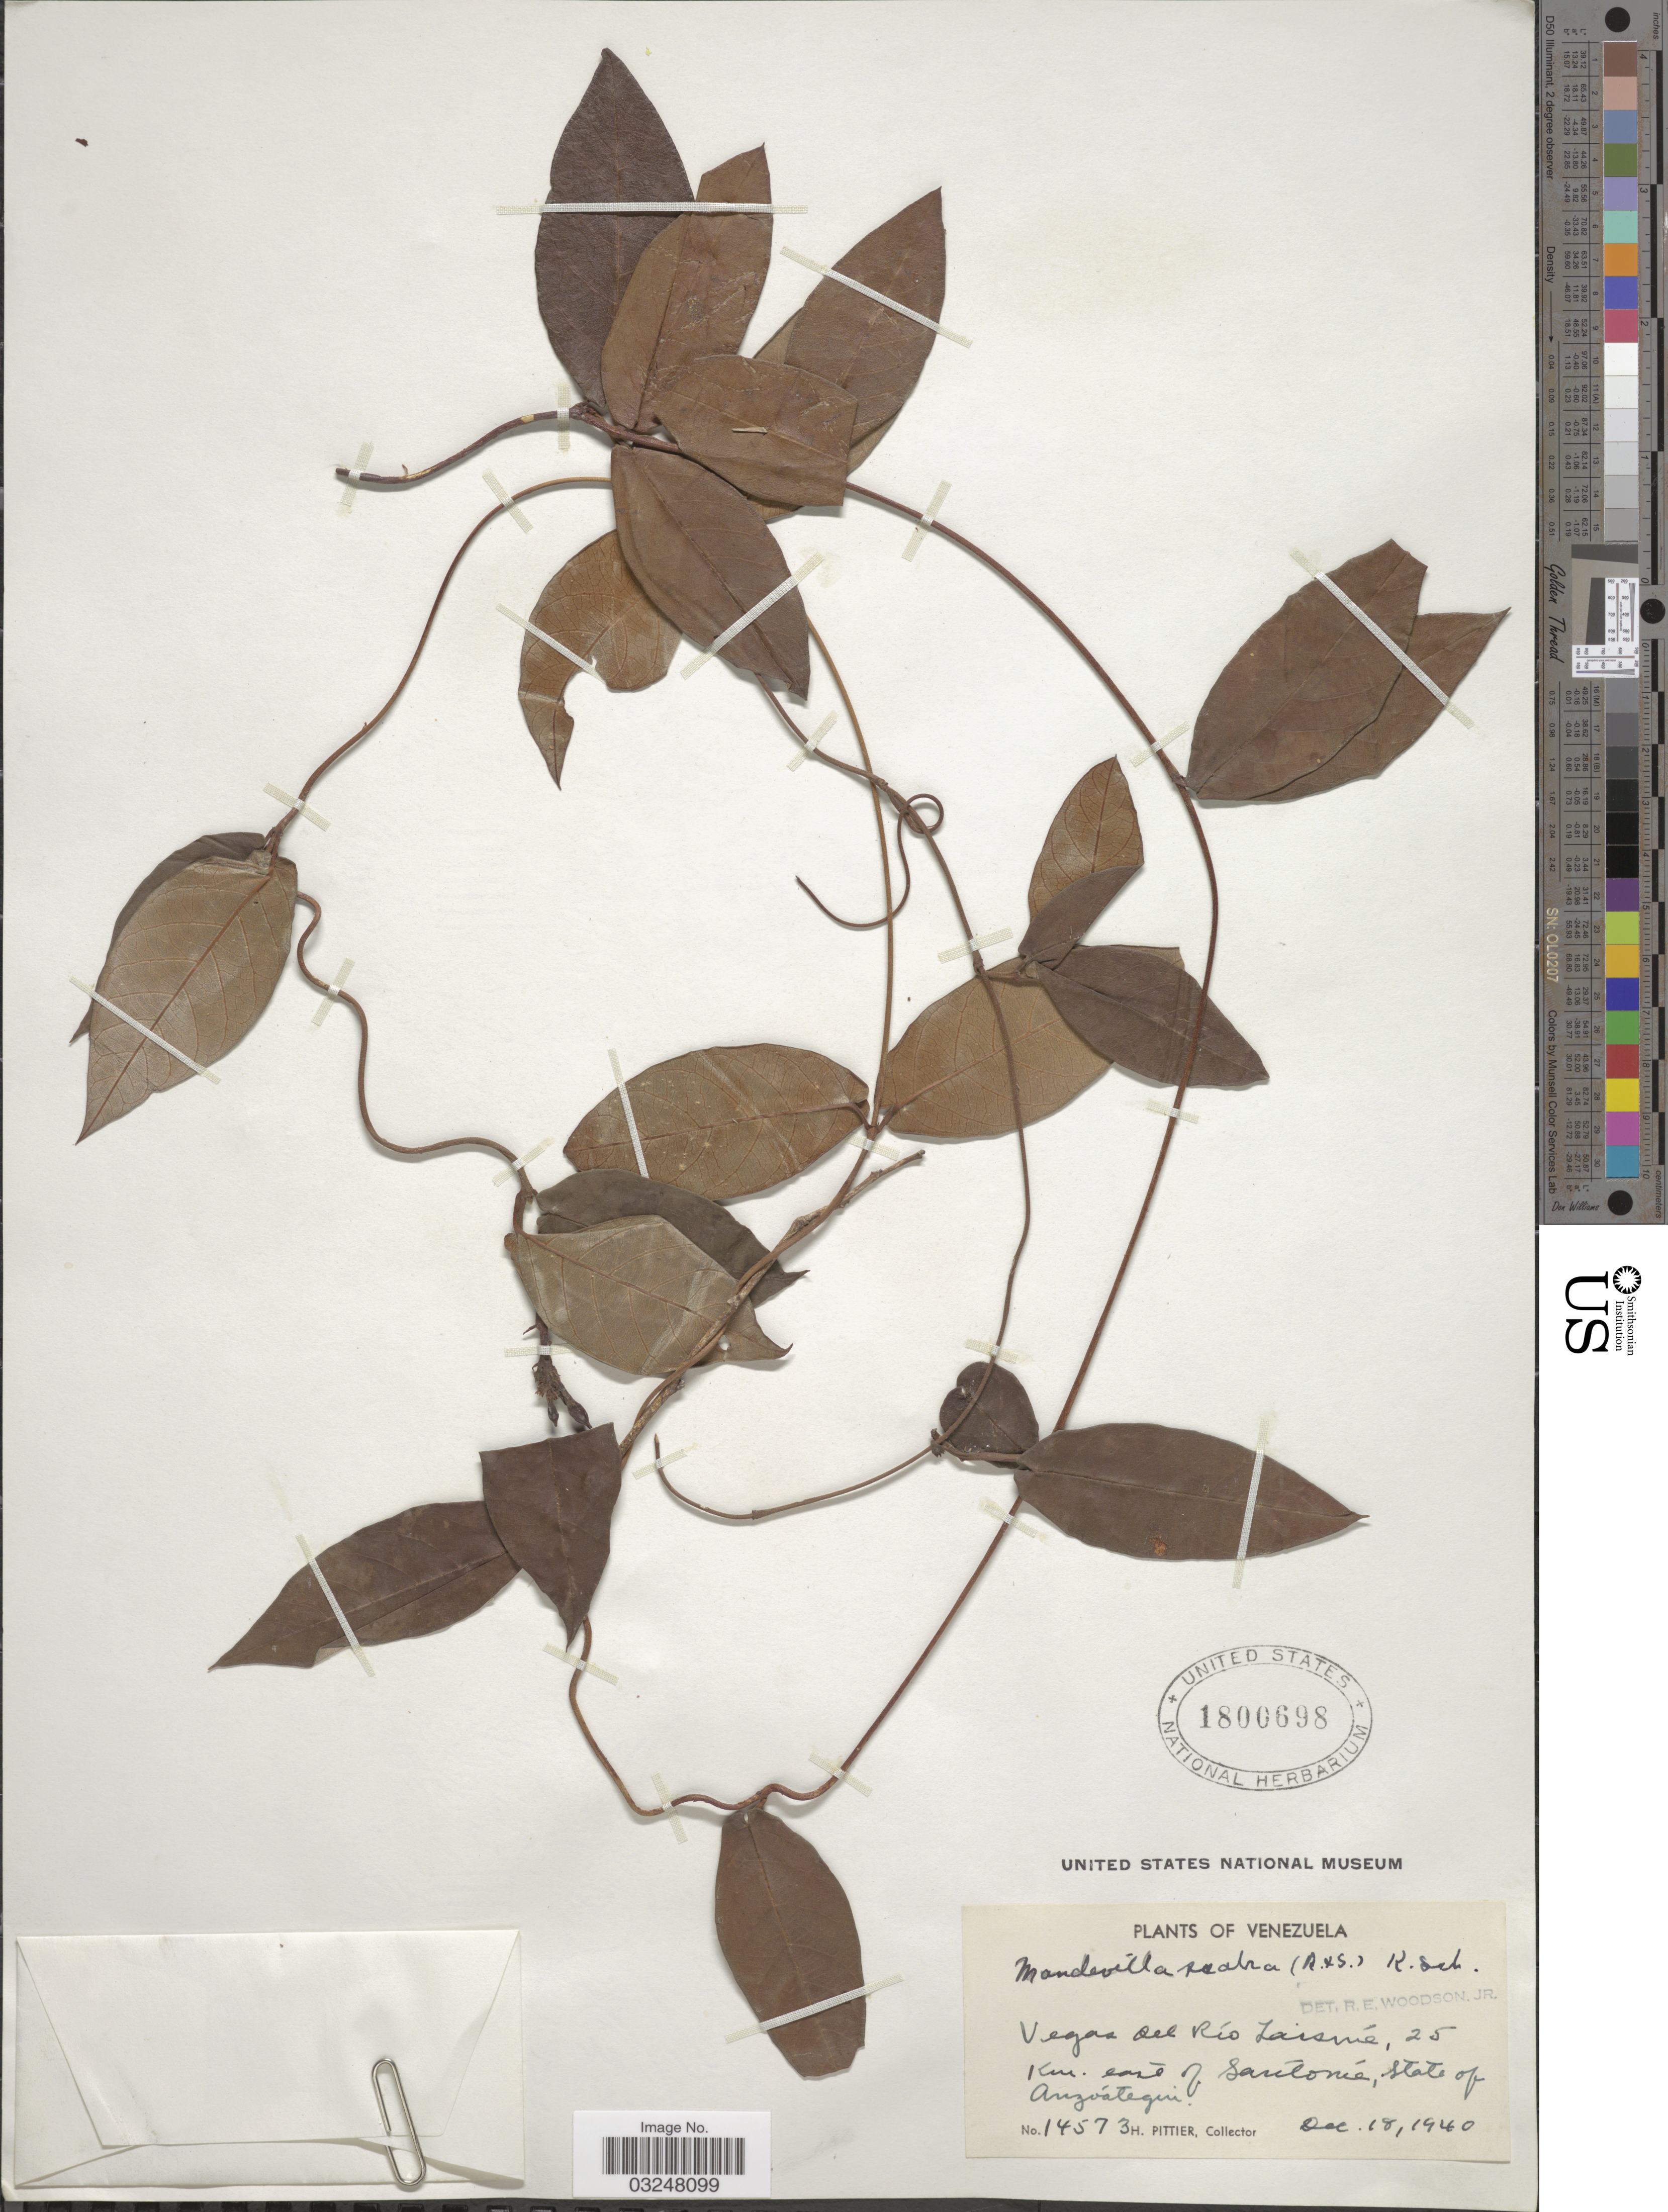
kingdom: Plantae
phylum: Tracheophyta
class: Magnoliopsida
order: Gentianales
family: Apocynaceae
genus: Mandevilla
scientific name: Mandevilla scabra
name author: (Hoffmanns. ex Roem. & Schult.) K. Schum.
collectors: H. F. Pittier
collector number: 14573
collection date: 1940-12-18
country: Venezuela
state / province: Anzoategui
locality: Vegas del Río Laismé, 25 km. east of Santomé [San Tomé]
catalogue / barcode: US 1800698